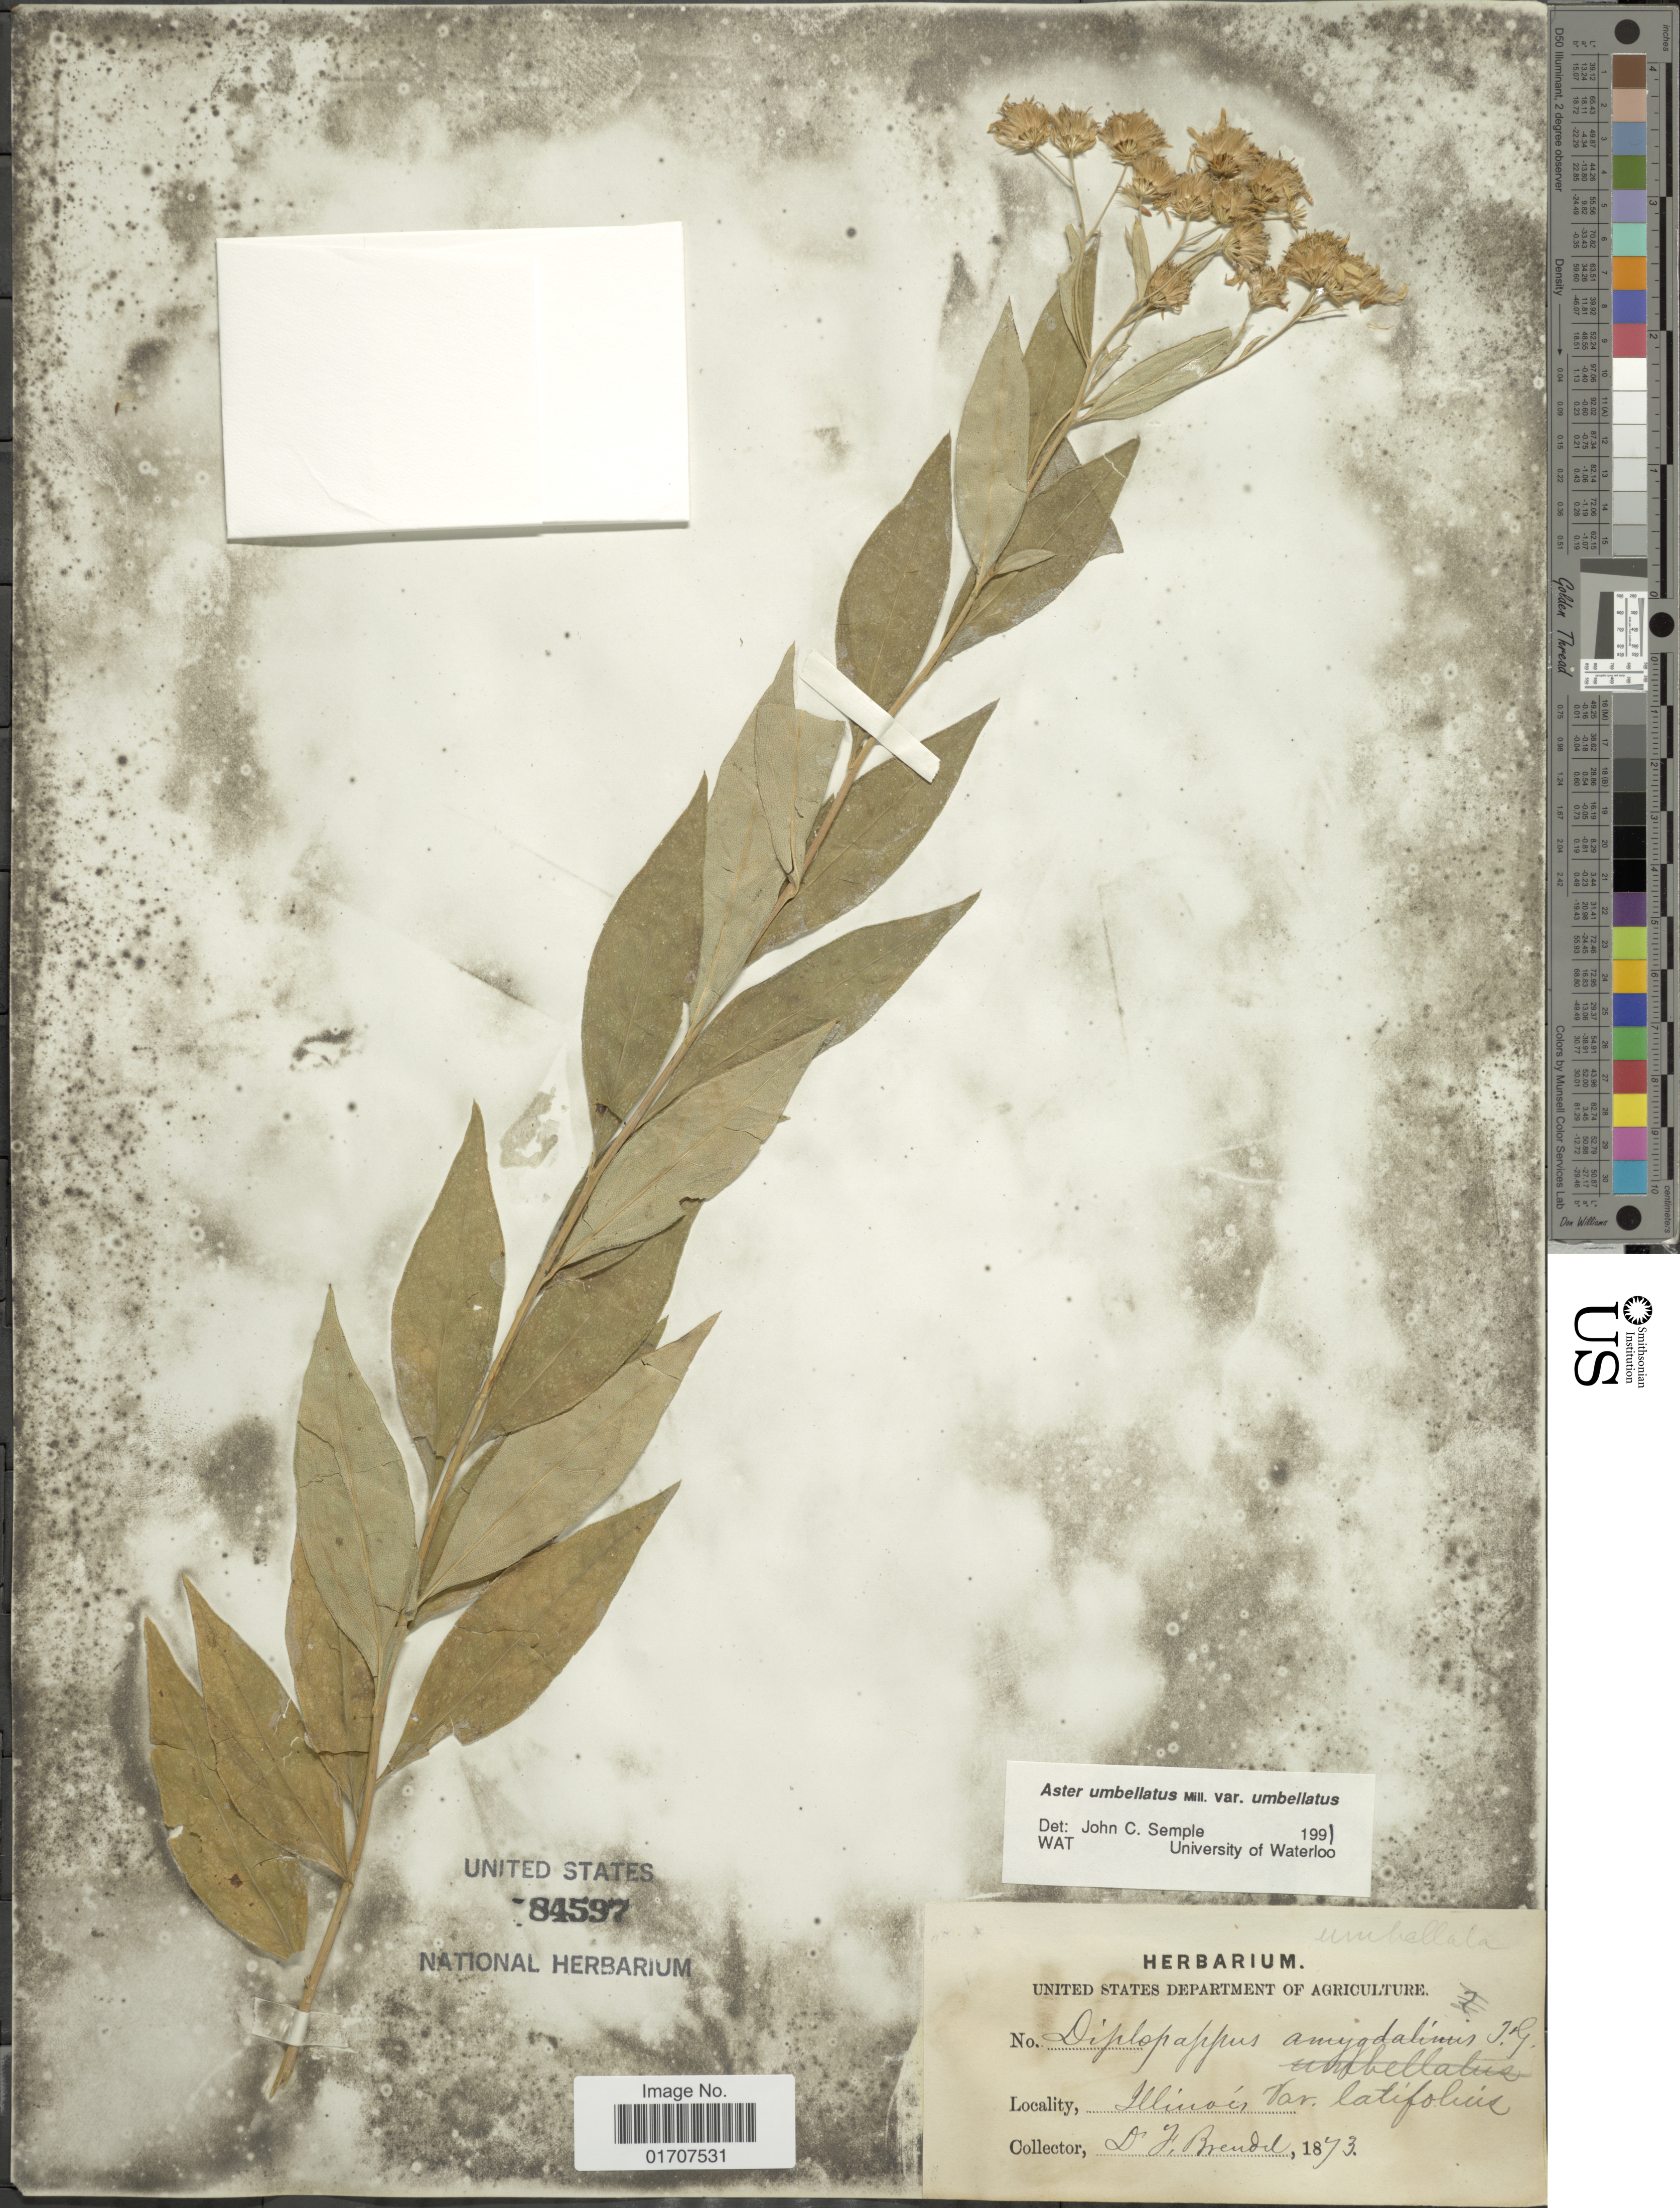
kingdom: Plantae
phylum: Tracheophyta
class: Magnoliopsida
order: Asterales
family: Asteraceae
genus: Doellingeria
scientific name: Doellingeria umbellata var. umbellata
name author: Nees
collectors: F. Brendel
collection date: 1873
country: United States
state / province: Illinois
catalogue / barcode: US 84597